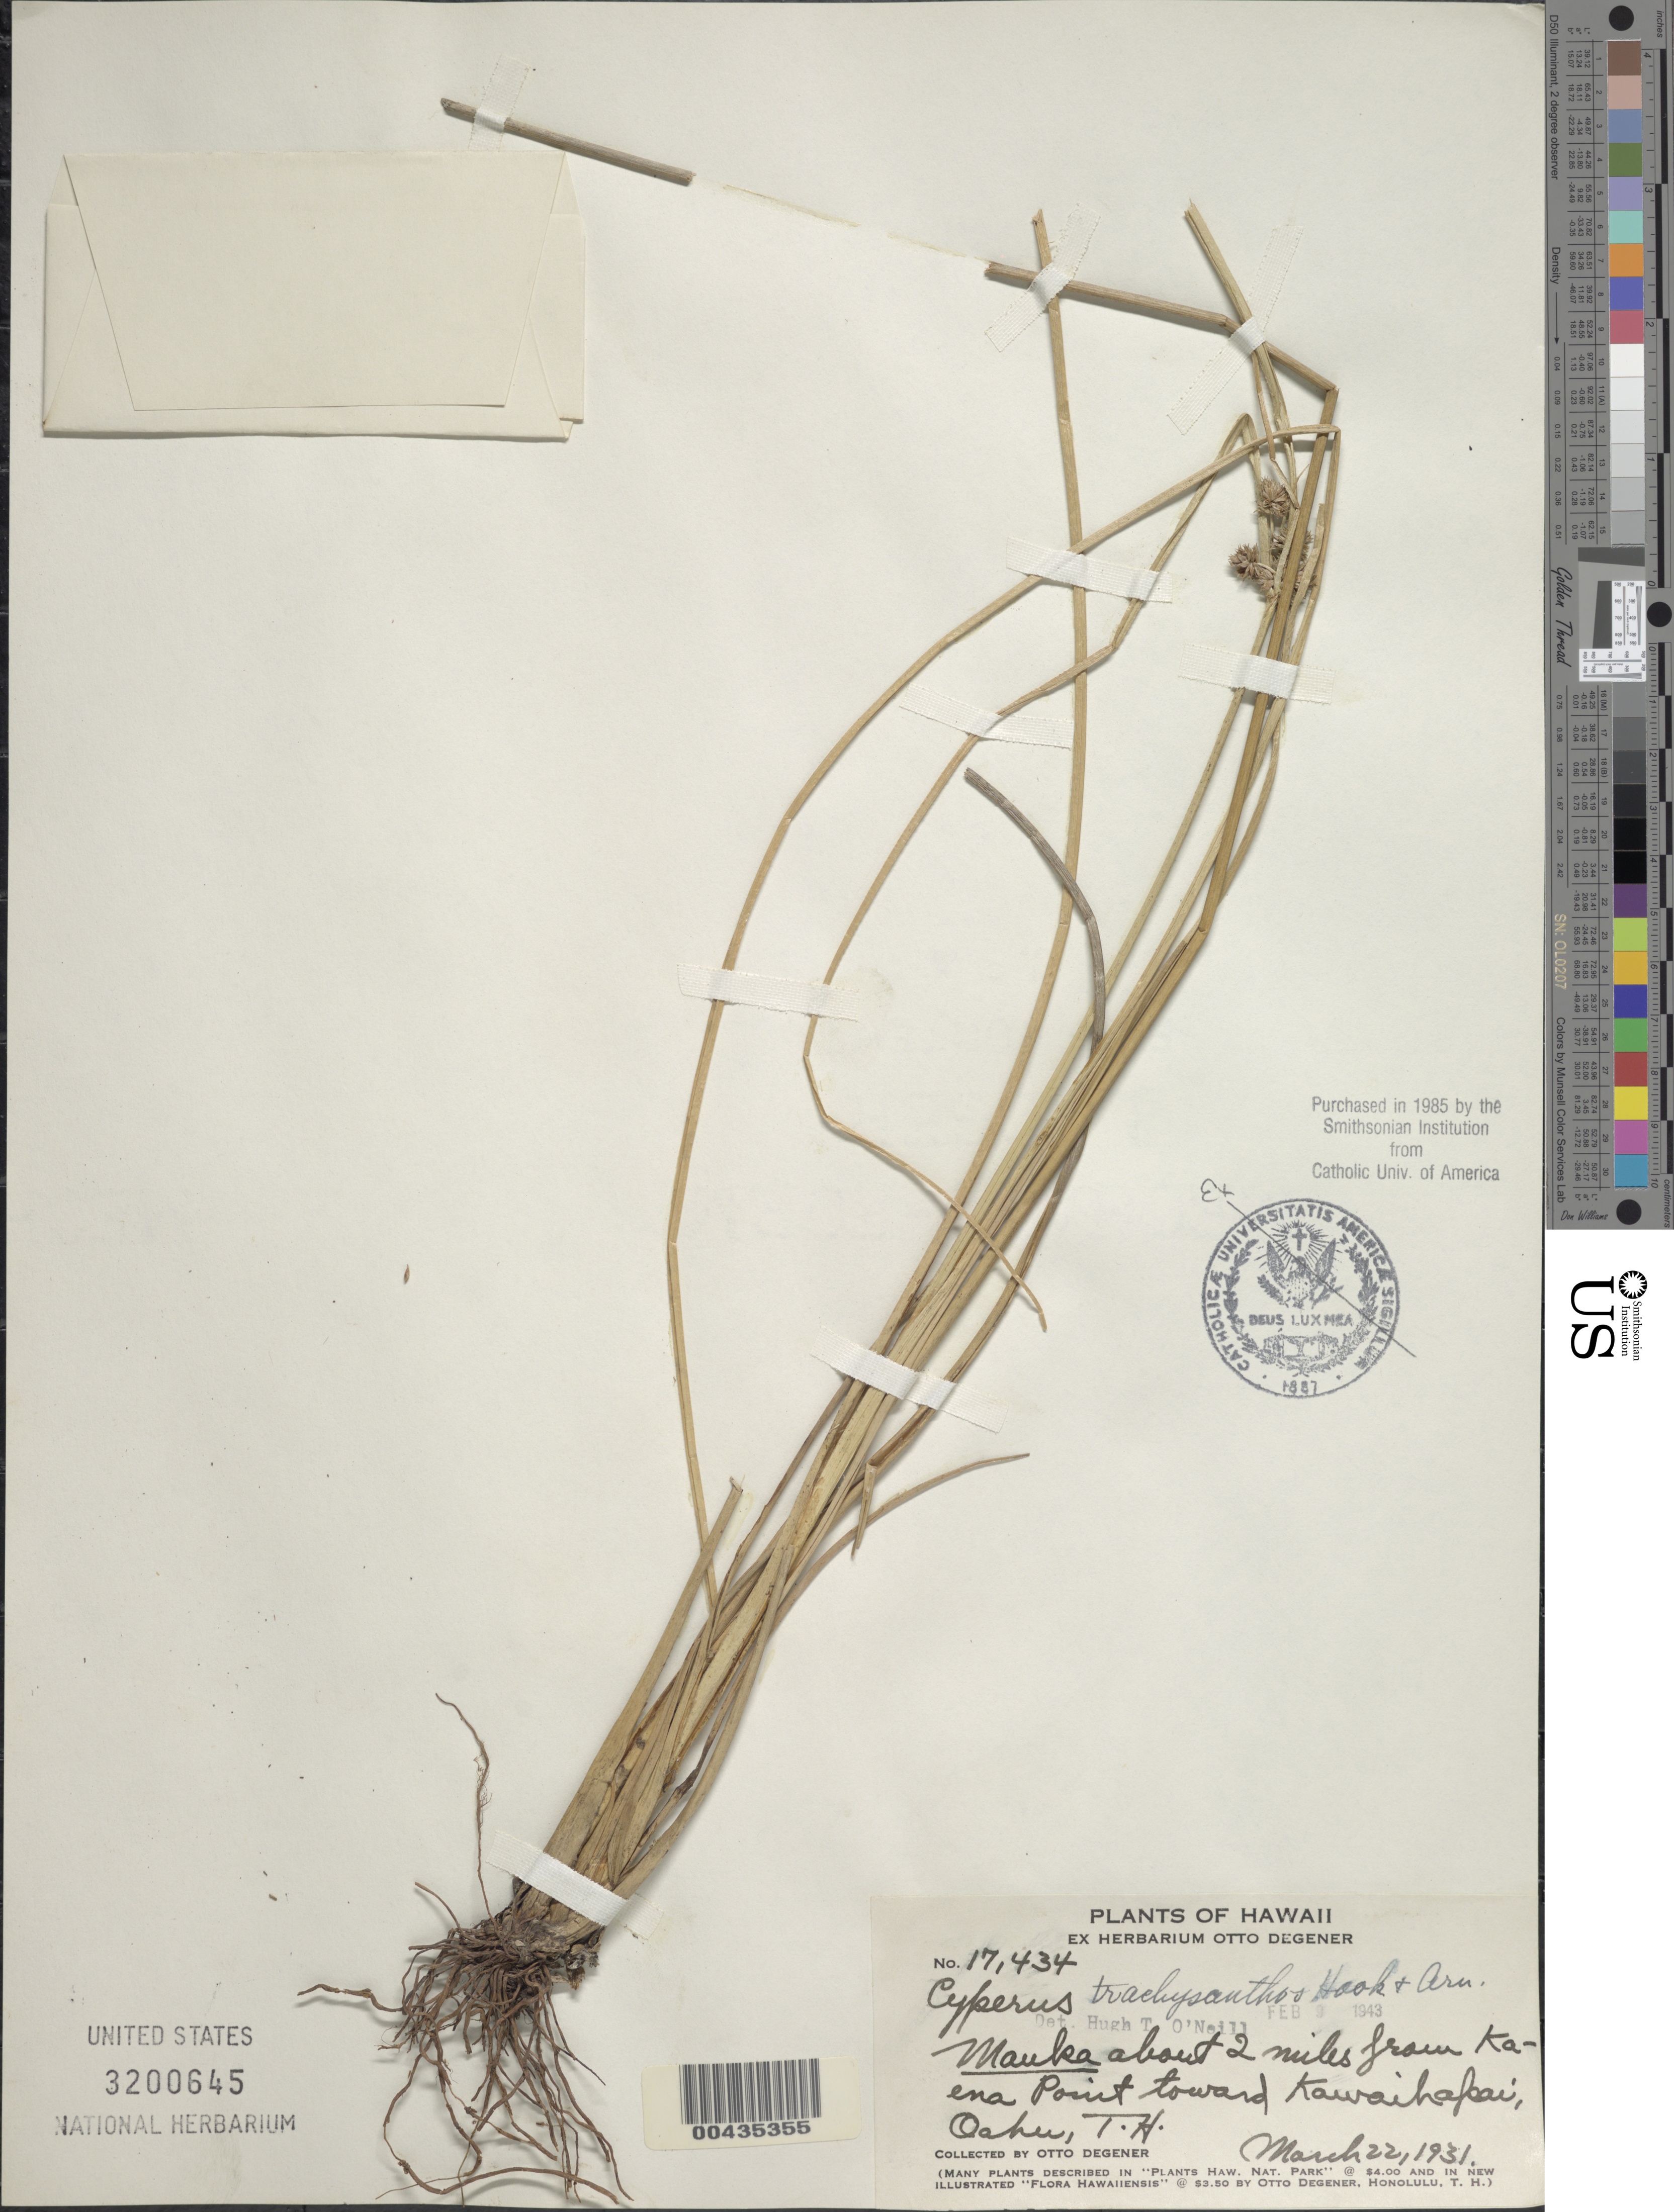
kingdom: Plantae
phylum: Tracheophyta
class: Liliopsida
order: Poales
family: Cyperaceae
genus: Cyperus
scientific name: Cyperus trachysanthos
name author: Hook. & Arn.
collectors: O. Degener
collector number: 17434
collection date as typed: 22 Mar 1931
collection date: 1931-03-22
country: United States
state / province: Hawaii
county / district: Honolulu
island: Oahu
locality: Mauka about 2 mi from Kaena Point toward Kawaihapai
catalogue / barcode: US 3200645